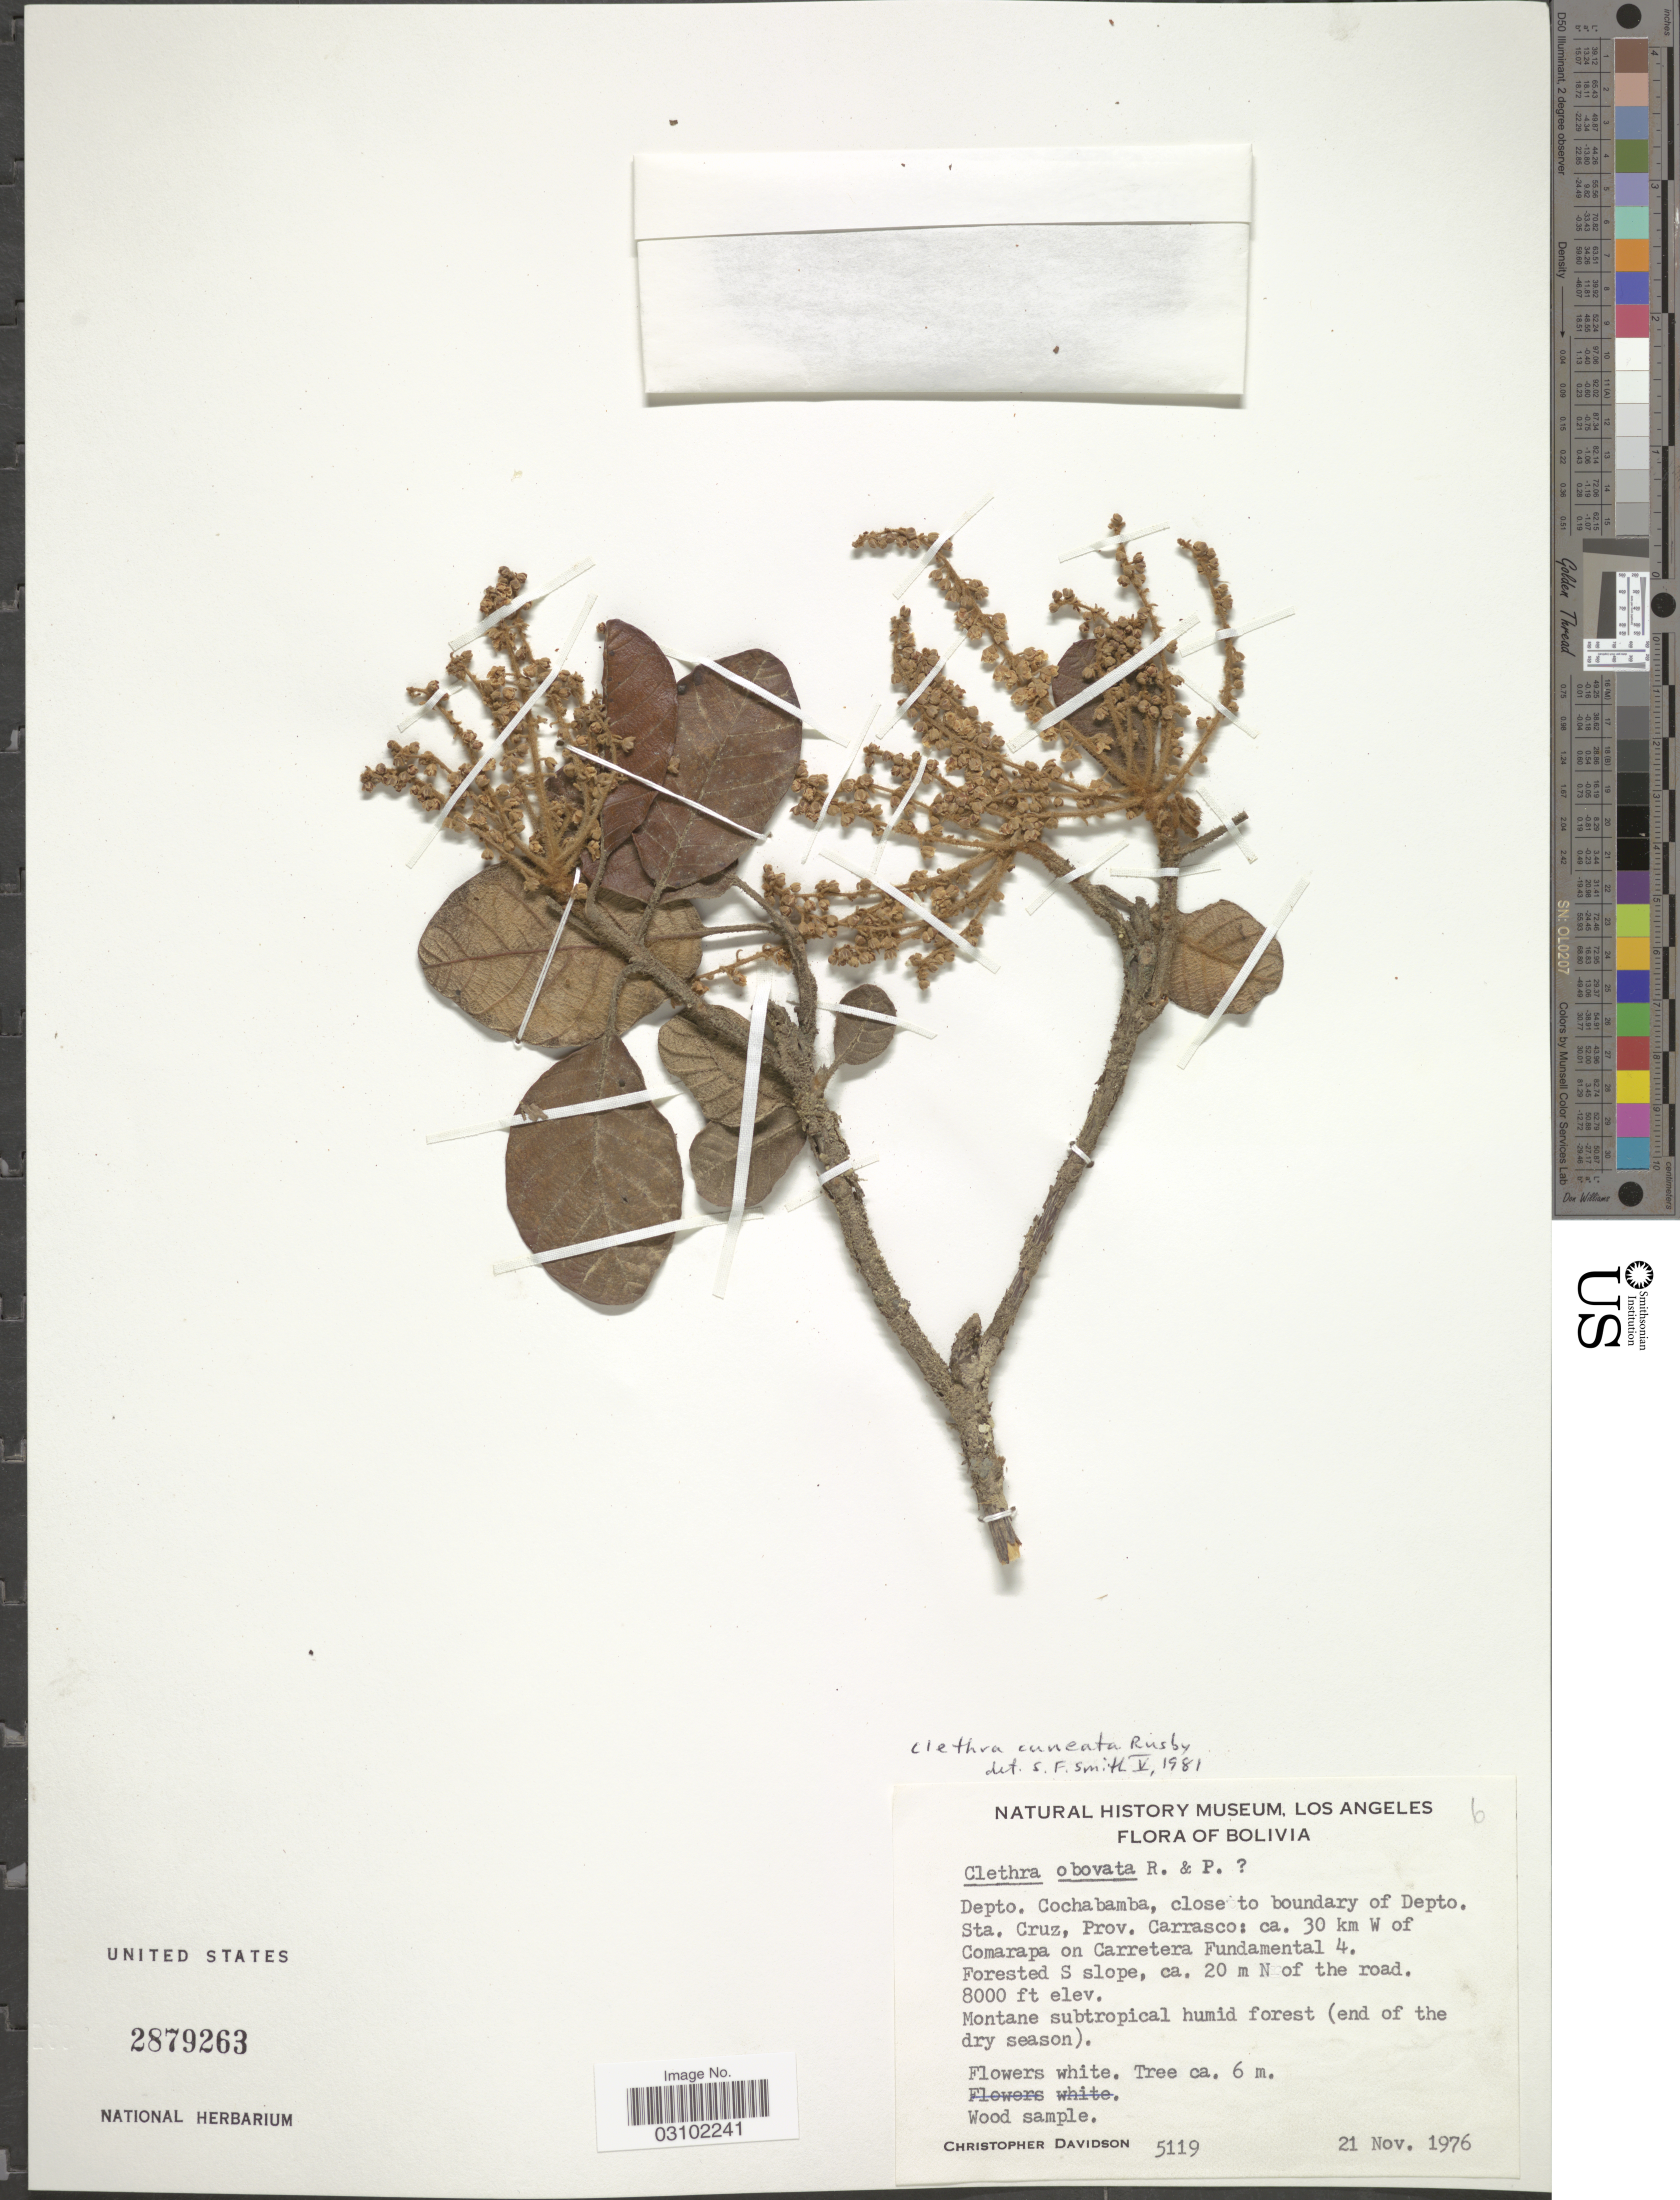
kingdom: Plantae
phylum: Tracheophyta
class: Magnoliopsida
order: Ericales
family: Clethraceae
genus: Clethra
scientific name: Clethra cuneata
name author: Rusby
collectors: C. Davidson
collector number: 5119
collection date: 1976-11-21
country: Bolivia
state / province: Cochabamba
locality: Depto. Cochabamba, close to boundary of Depto. Sta. Cruz, Prov. Carrasco: ca. 30 km W of Comarapa on Carretera Fundamental 4, Forested S slope, ca. 20 m N of the road.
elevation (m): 2438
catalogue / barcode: US 2879263